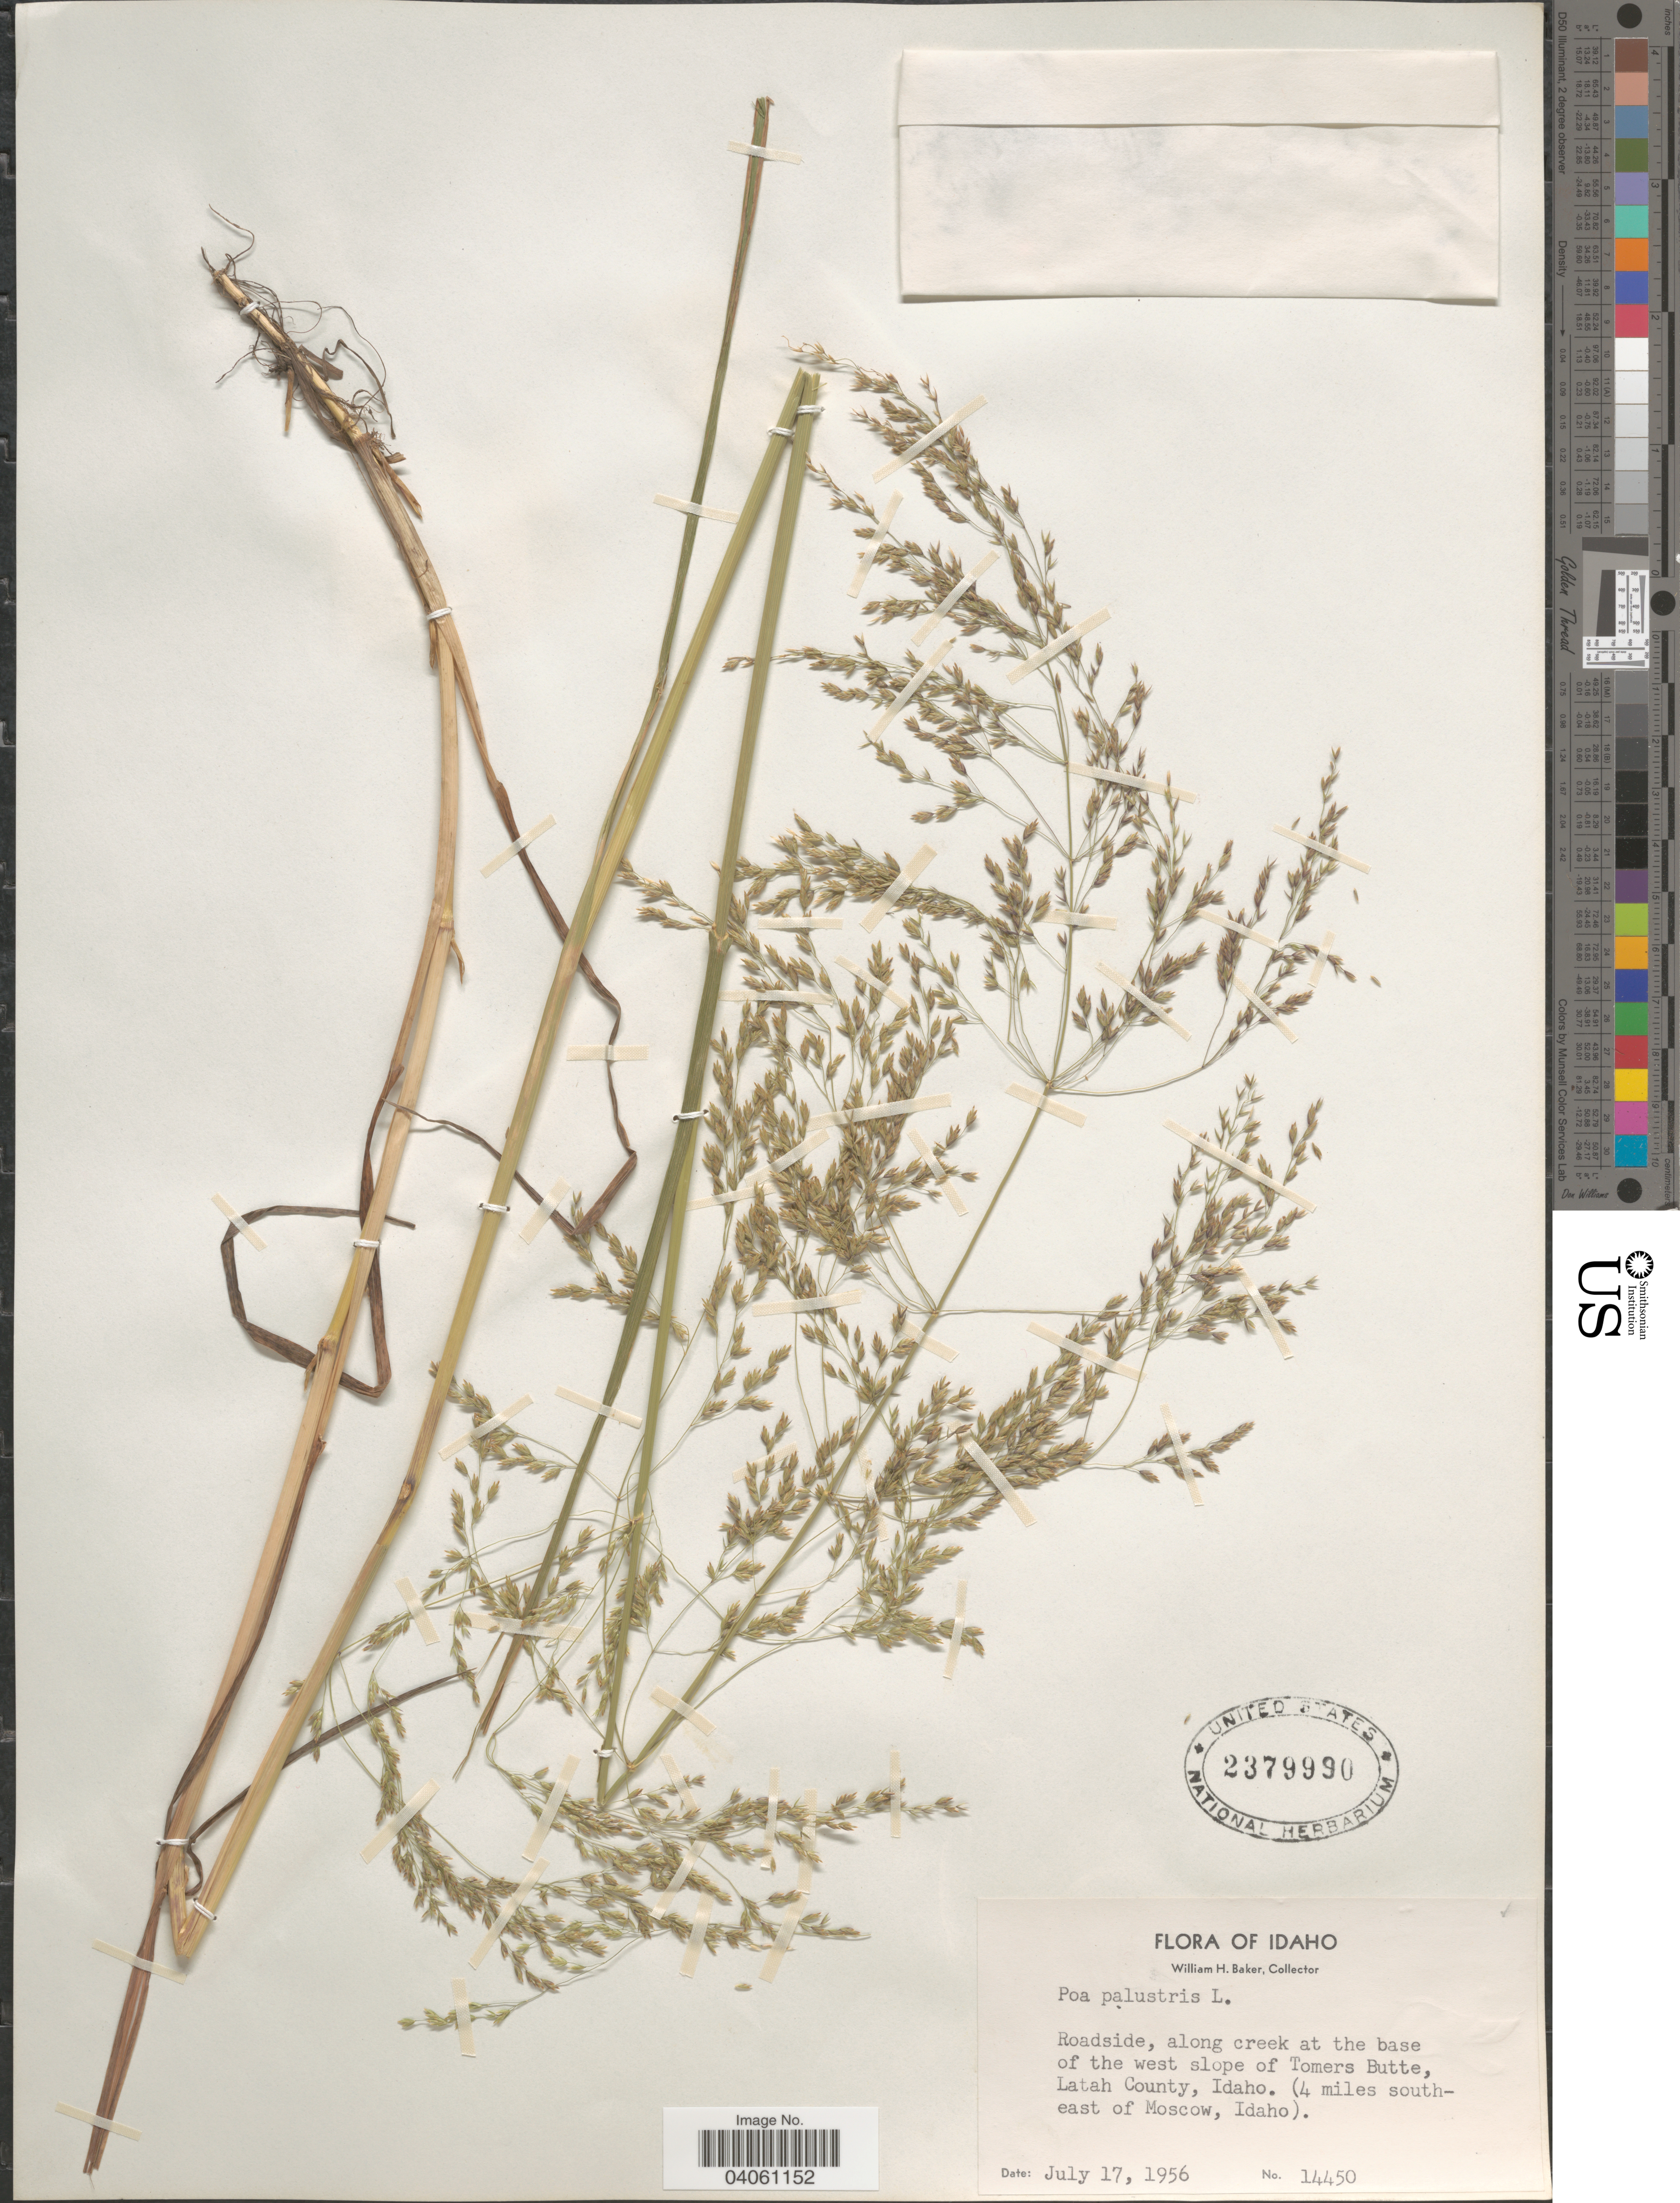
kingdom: Plantae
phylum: Tracheophyta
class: Liliopsida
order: Poales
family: Poaceae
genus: Poa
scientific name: Poa palustris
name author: L.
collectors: W. H. Baker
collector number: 14450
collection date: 1956-07-17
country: United States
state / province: Idaho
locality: Roadside, along creek at the base of the west slope of Tomers Butte, Latah County (4 miles south-east of Moscow, Idaho.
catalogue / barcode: US 2379990